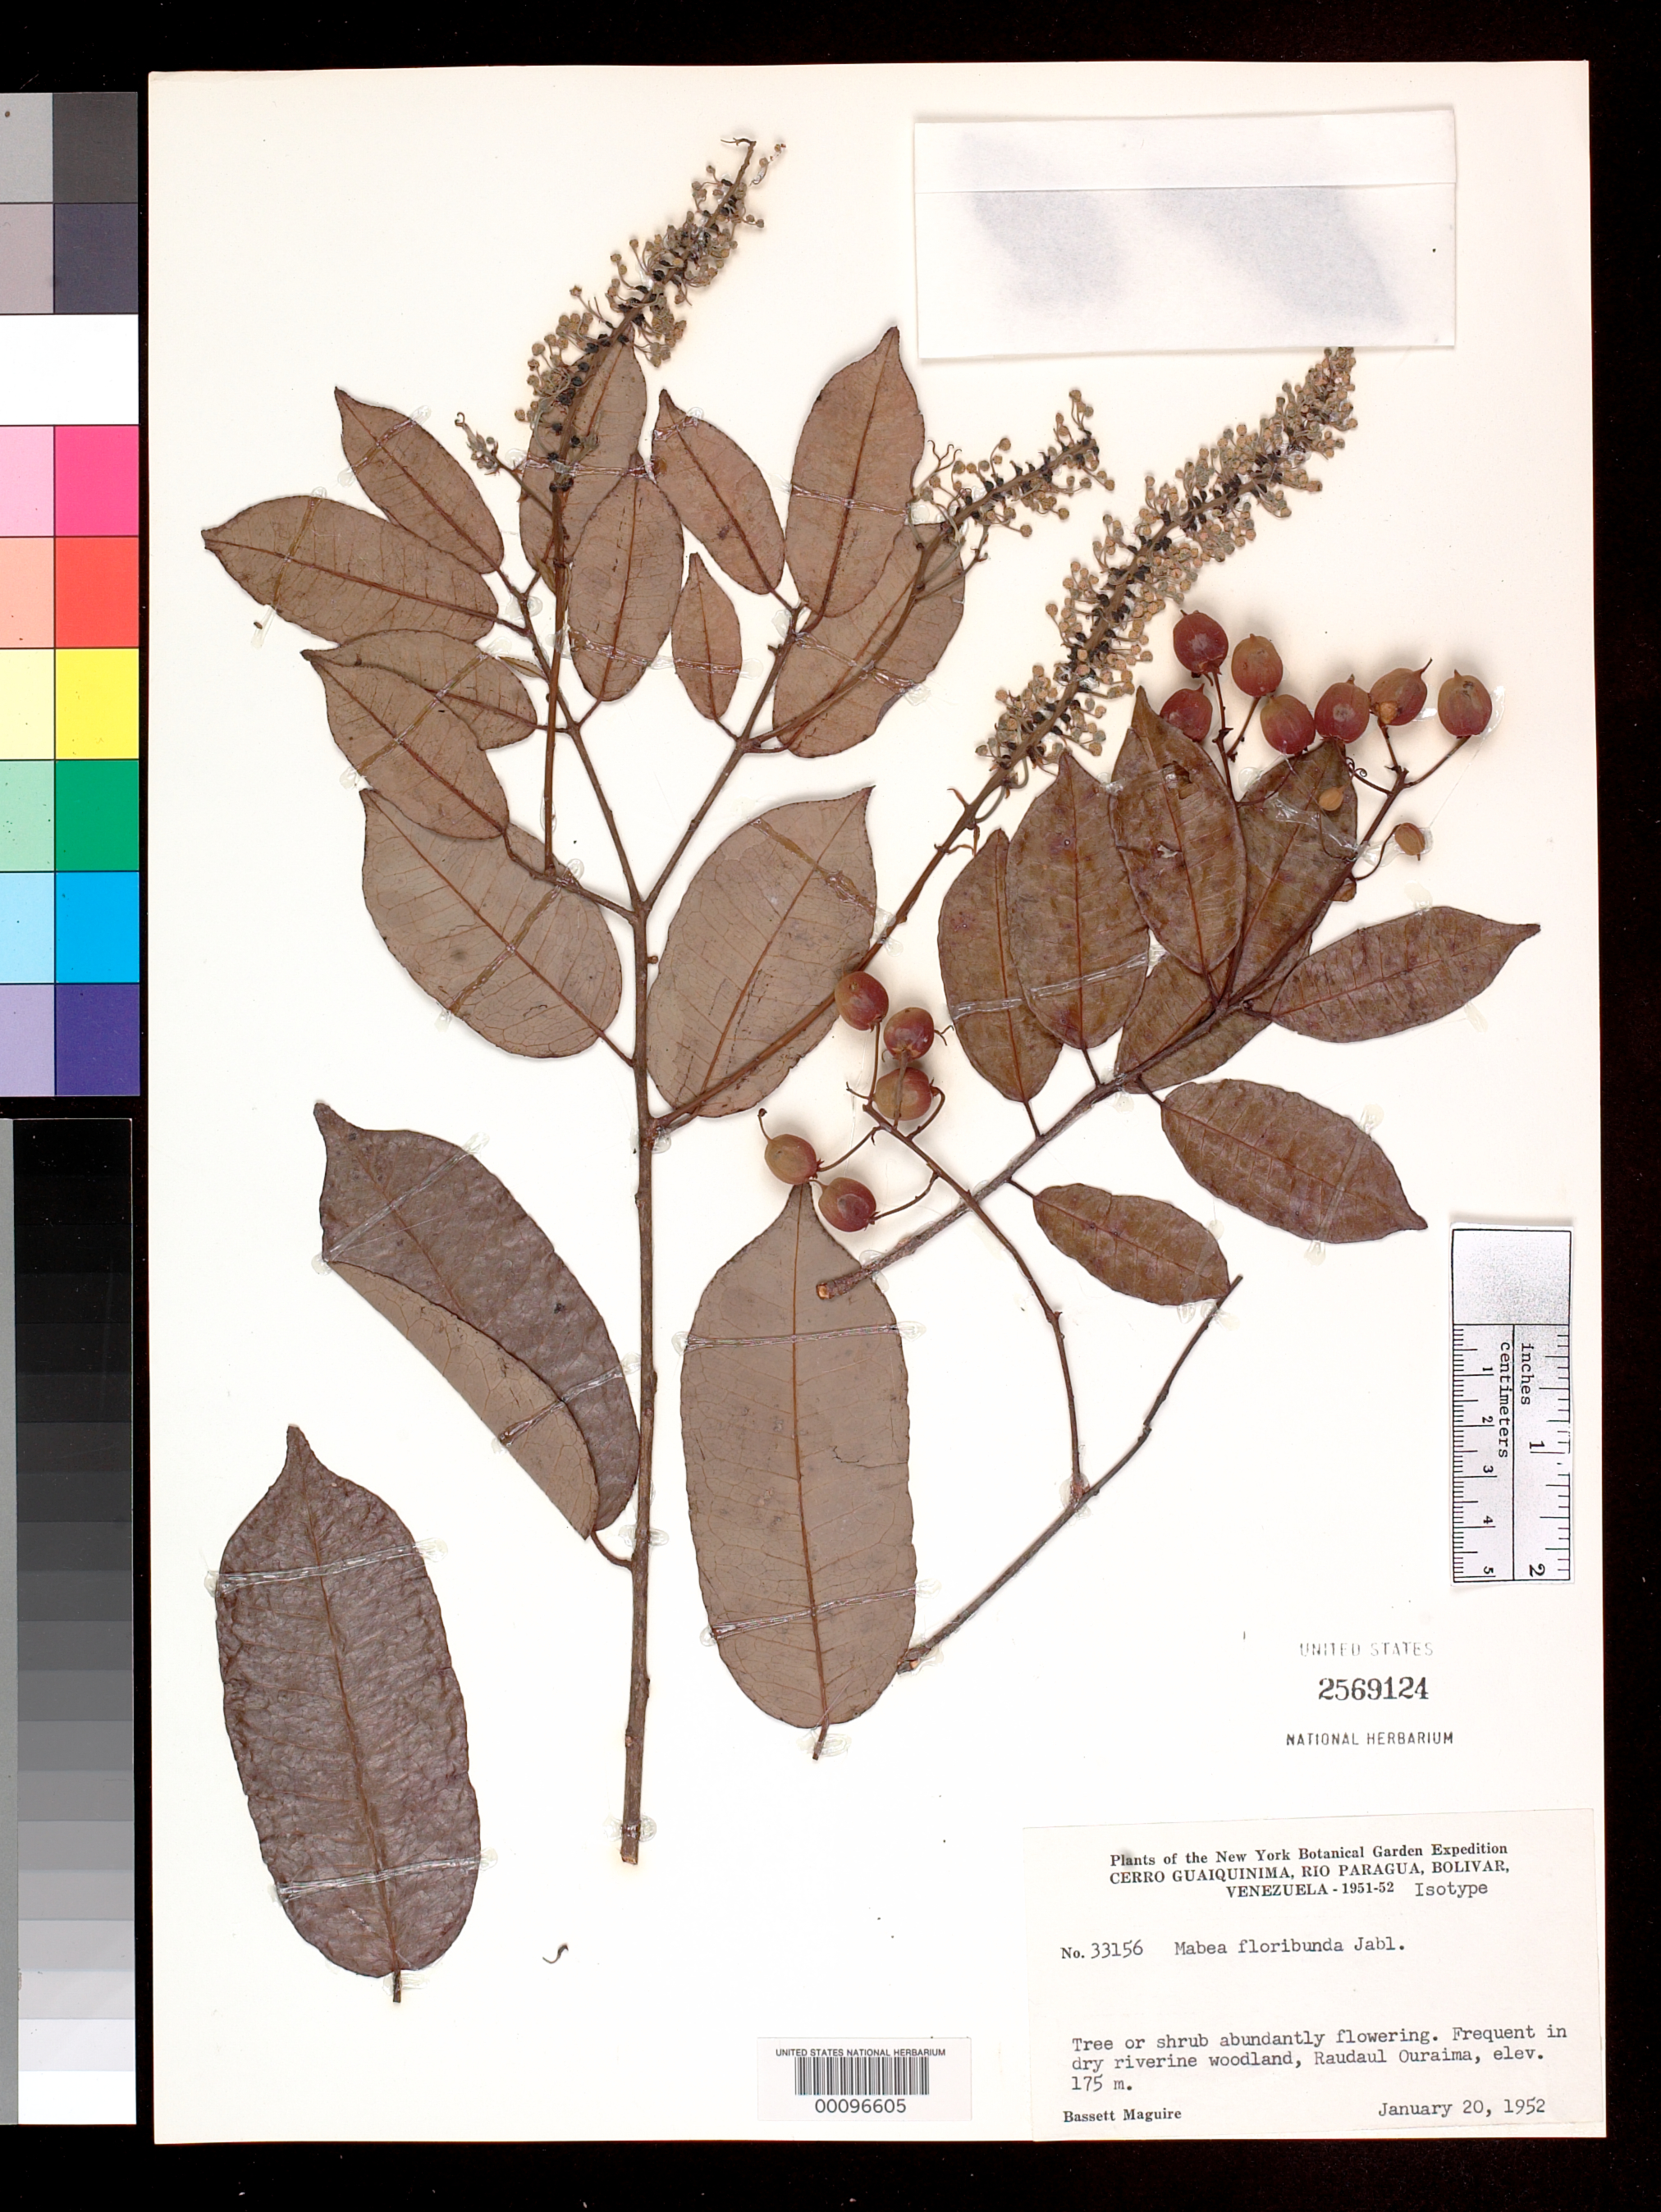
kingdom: Plantae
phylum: Tracheophyta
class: Magnoliopsida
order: Malpighiales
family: Euphorbiaceae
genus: Mabea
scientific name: Mabea floribunda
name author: Jabl.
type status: Isotype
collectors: B. Maguire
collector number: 33156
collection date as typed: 20 Jan 1952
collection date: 1952-01-20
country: Venezuela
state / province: Bolivar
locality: Raudaul Ouraima, Rio Paragua.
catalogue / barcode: US 2569124